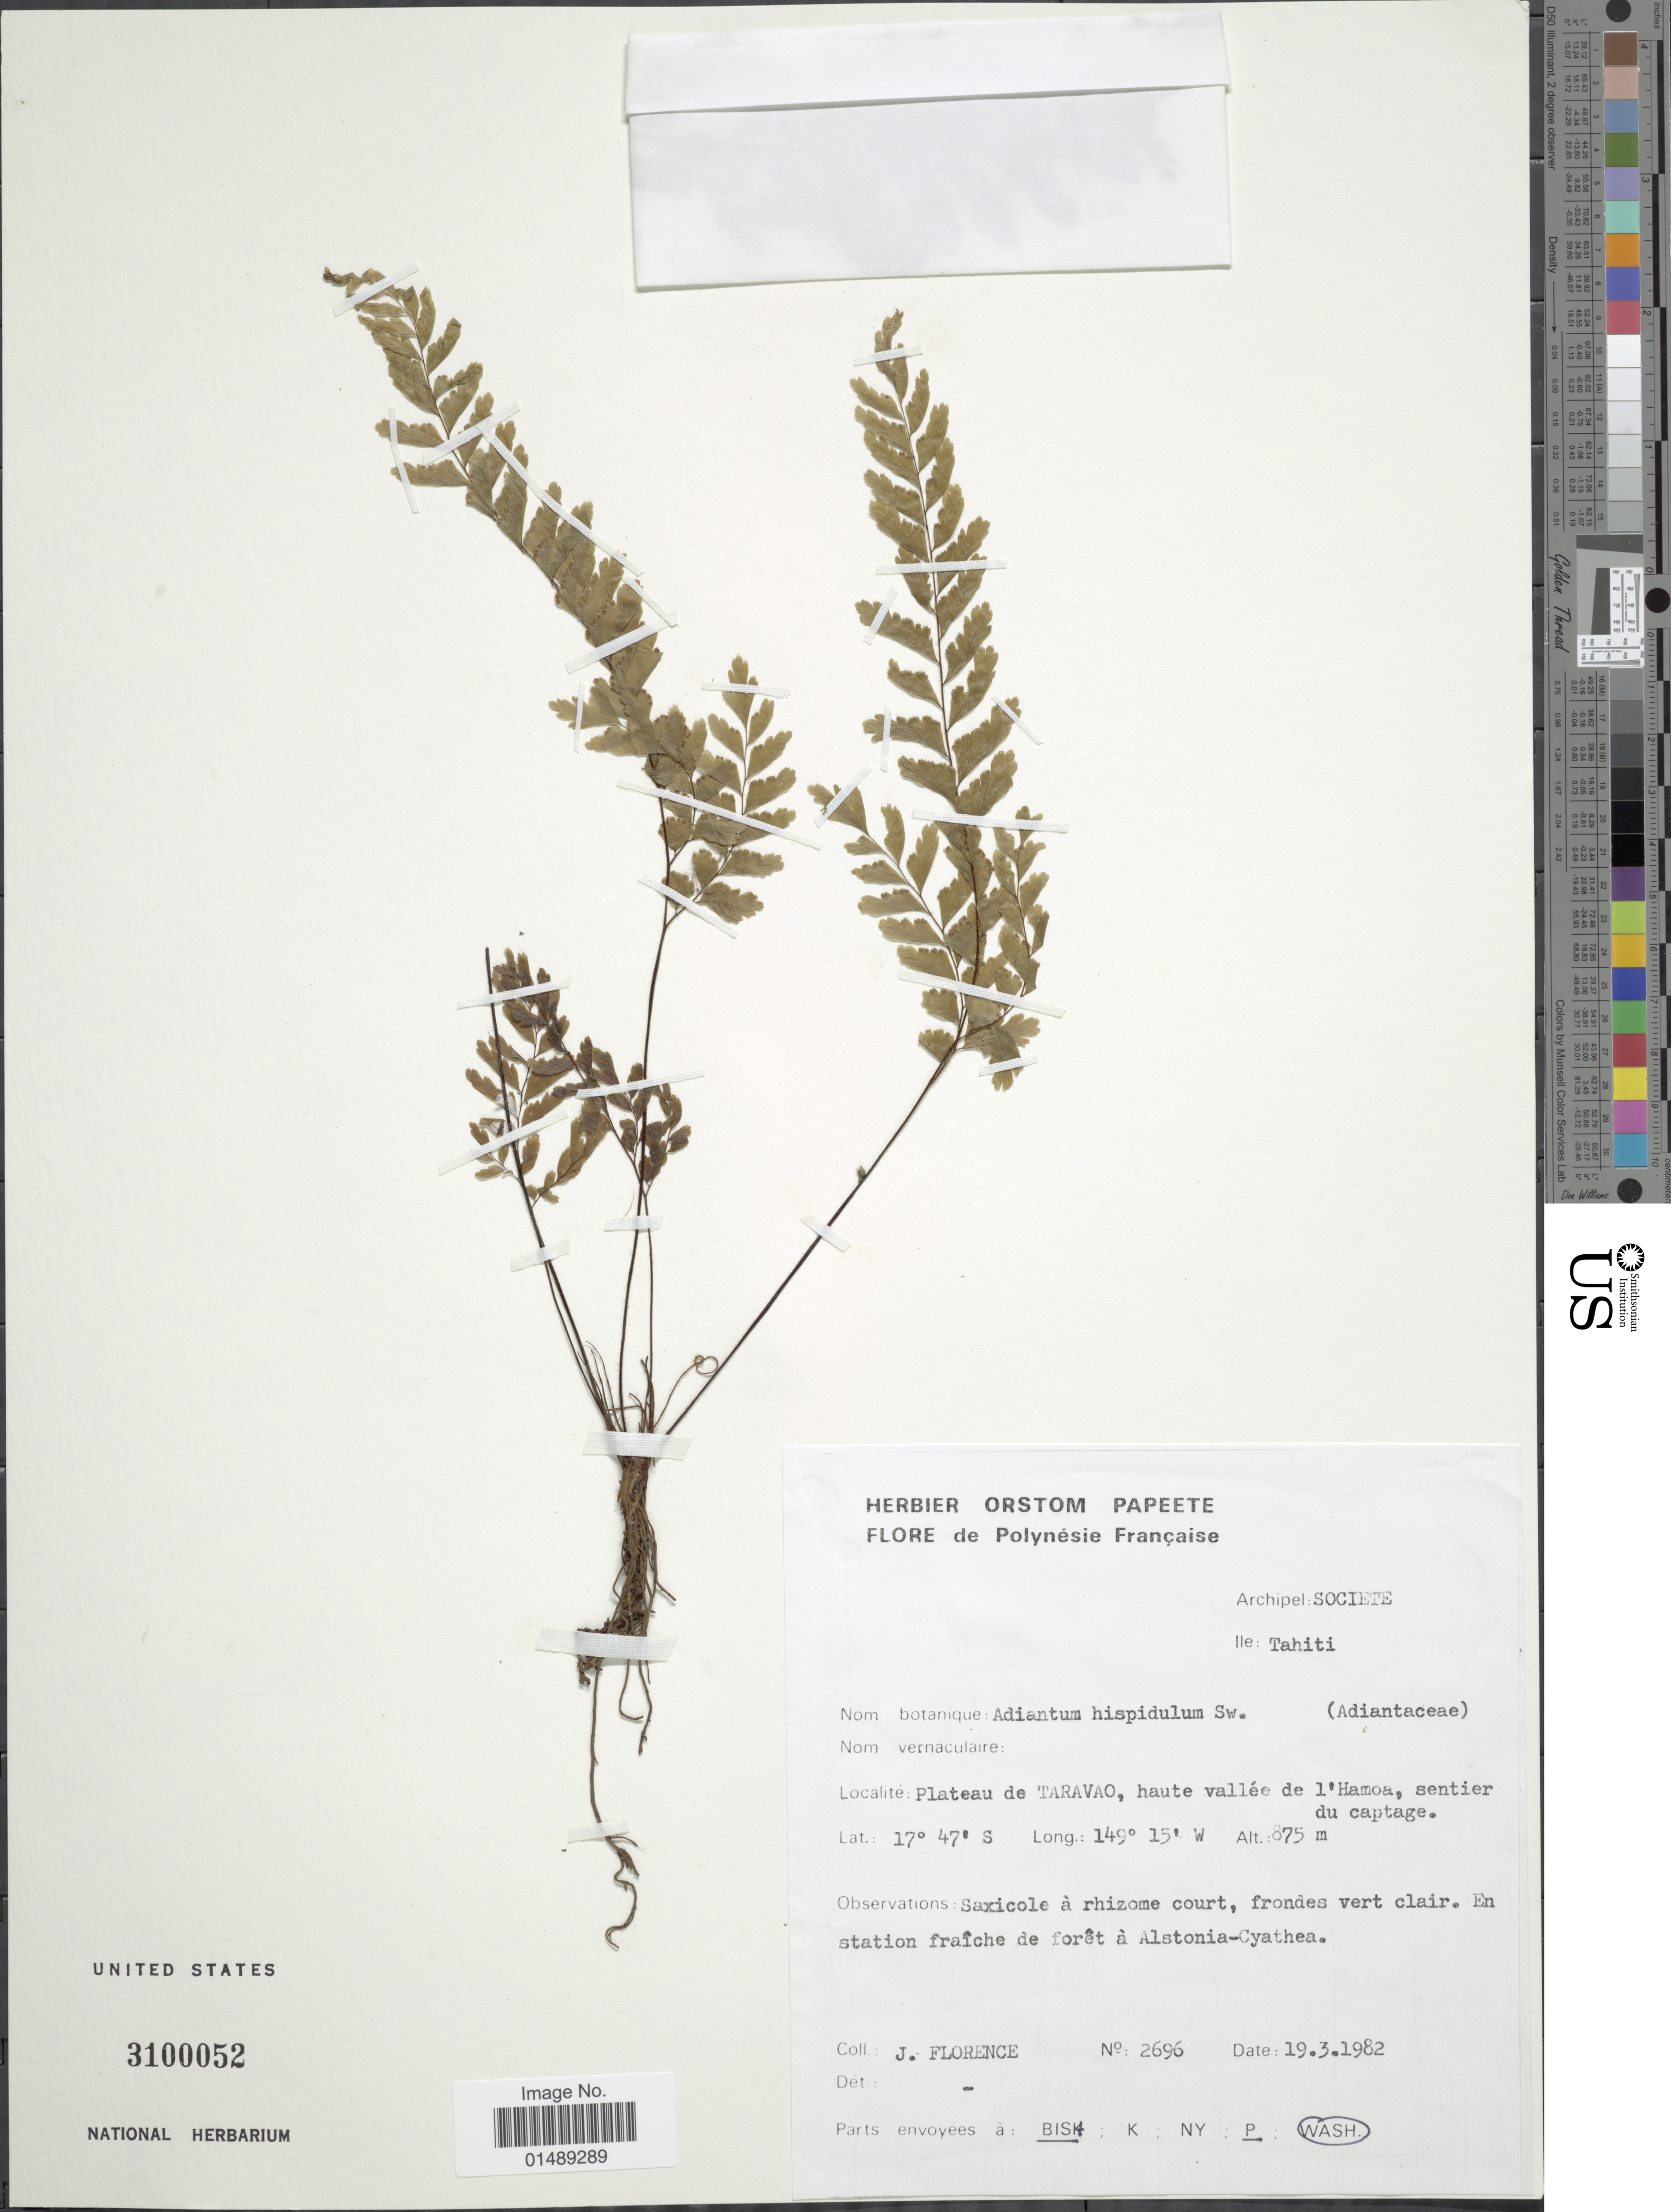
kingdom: Plantae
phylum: Tracheophyta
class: Polypodiopsida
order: Polypodiales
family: Pteridaceae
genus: Adiantum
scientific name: Adiantum hispidulum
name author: Sw.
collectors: J. Florence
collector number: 2696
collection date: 1982-03-19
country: French Polynesia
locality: French Polynesia, Archipel: Societe, Ile: Tahiti, Plateau de Taravao, haute vallee de l'Hamoa, sentier du captage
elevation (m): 875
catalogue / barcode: US 3100052